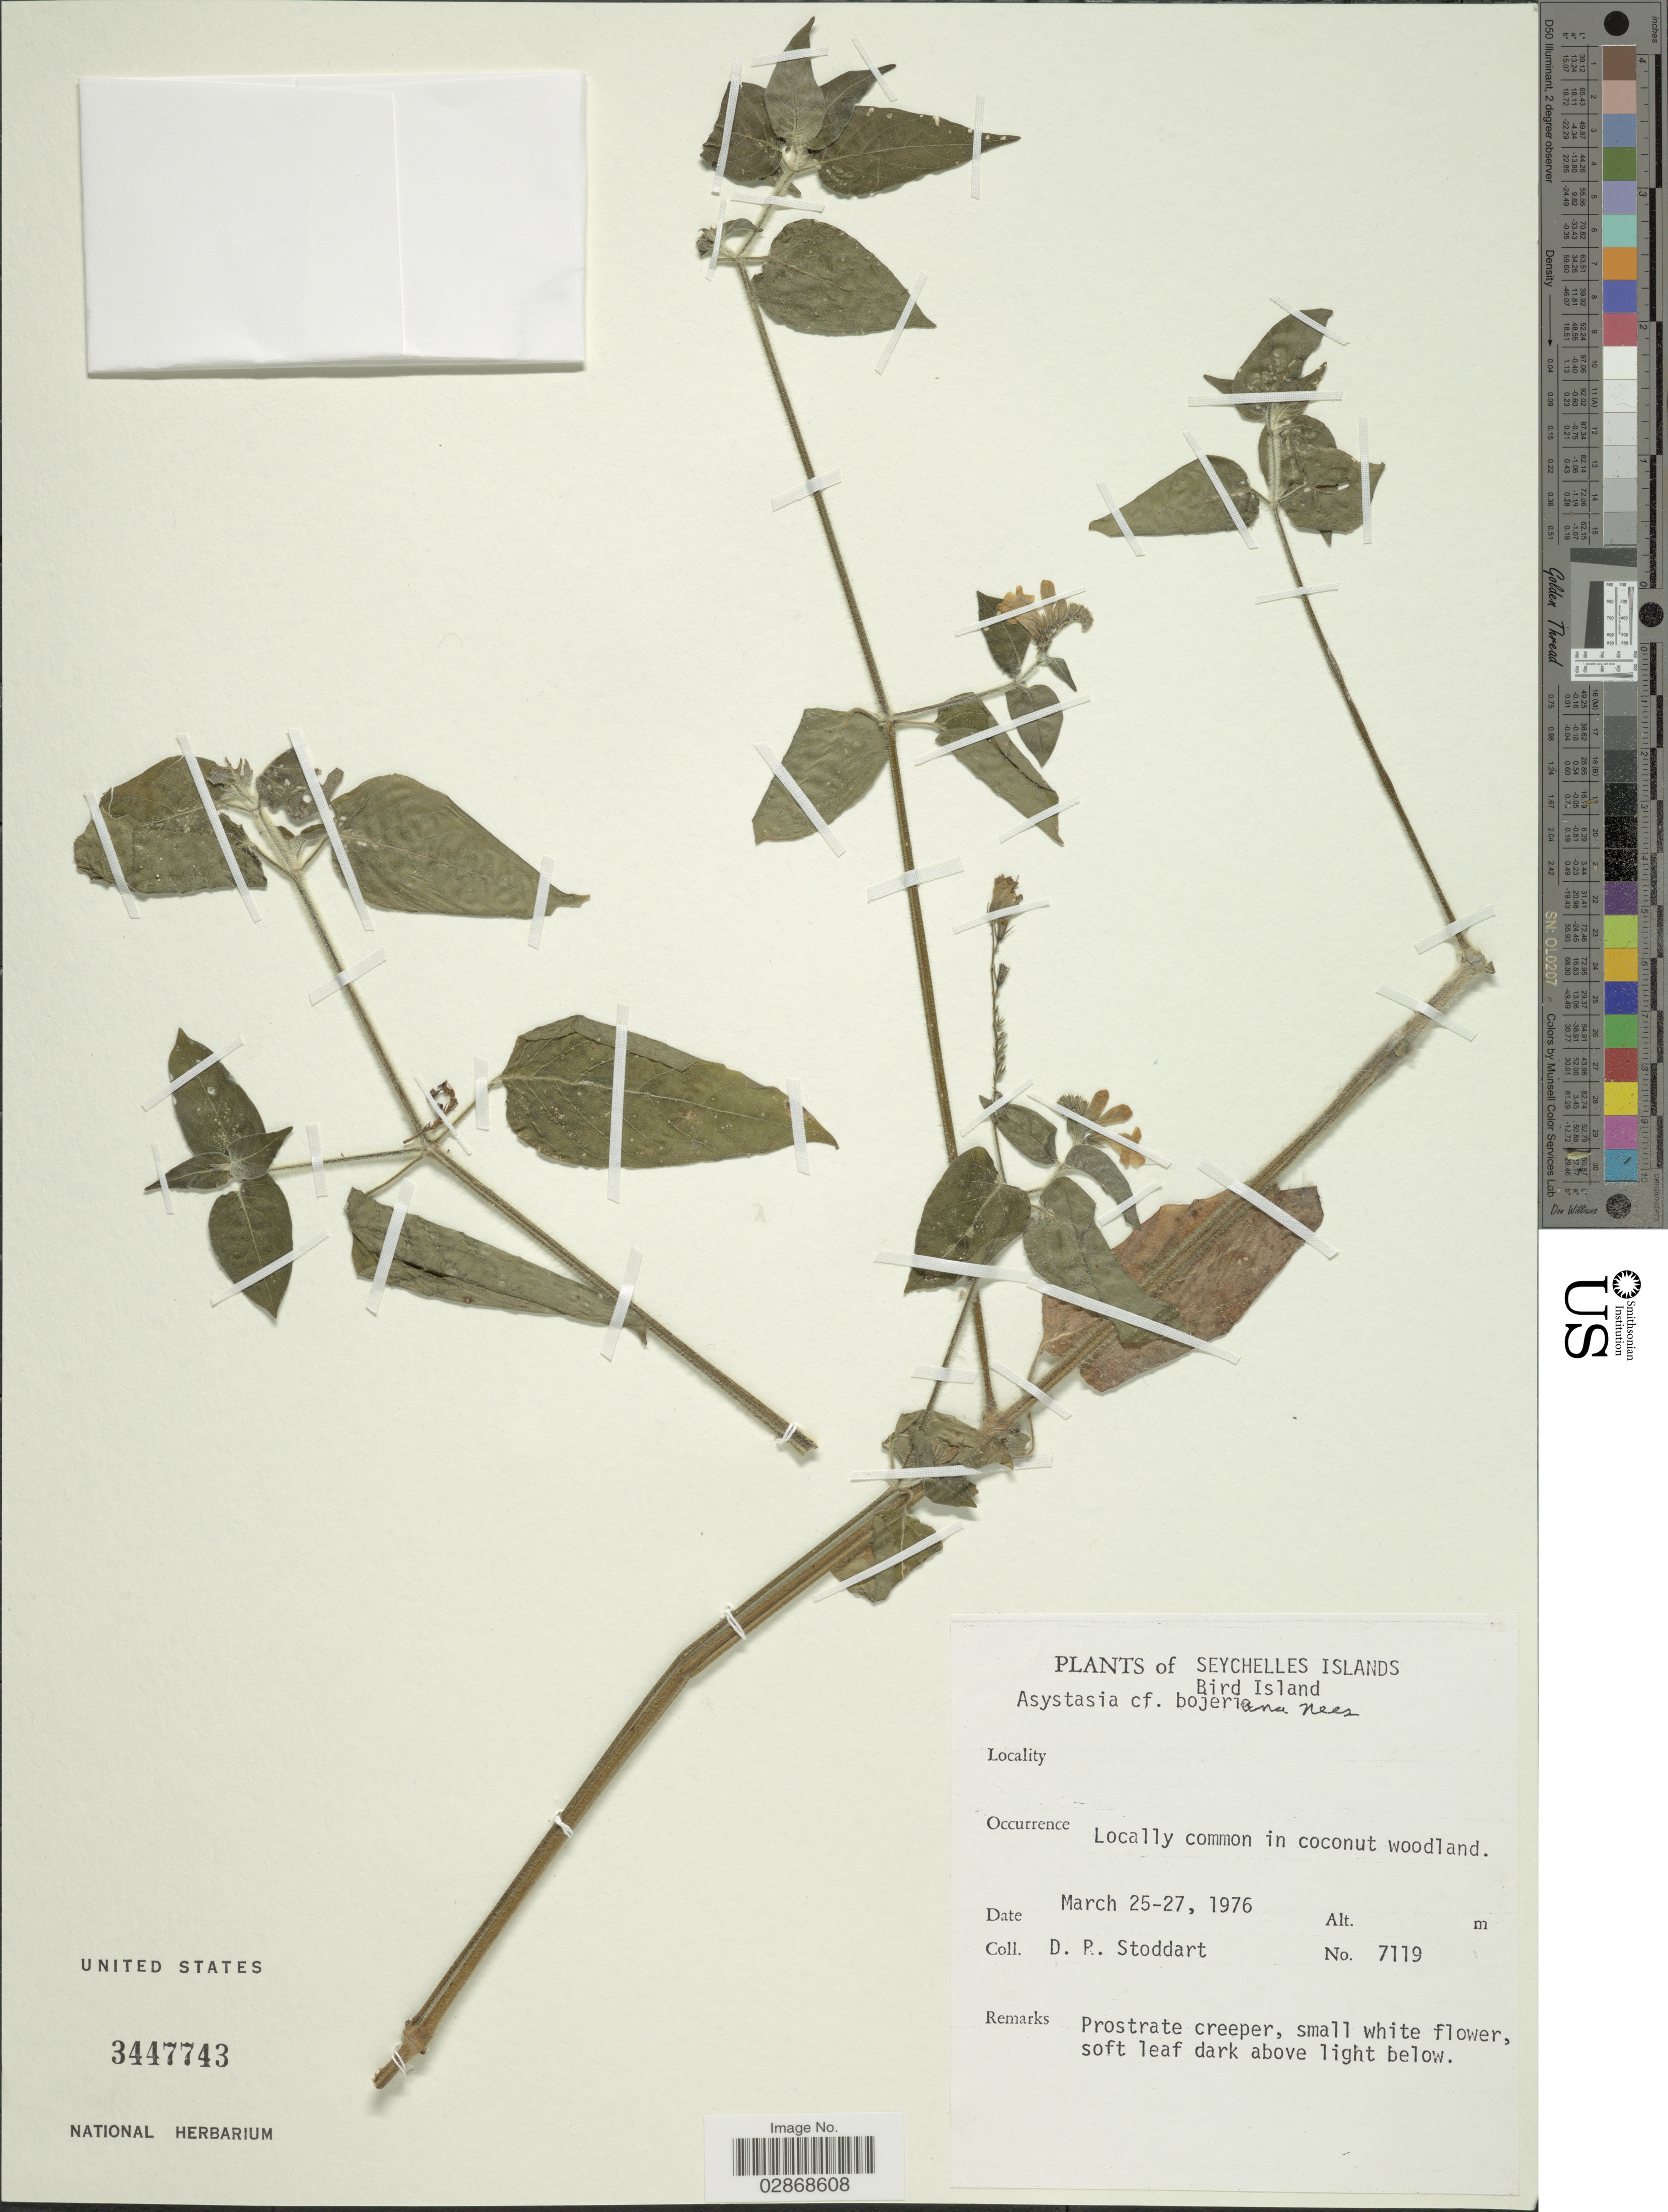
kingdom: Plantae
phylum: Tracheophyta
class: Magnoliopsida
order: Lamiales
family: Acanthaceae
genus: Asystasia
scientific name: Asystasia bojeriana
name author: Nees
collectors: D. R. Stoddart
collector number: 7119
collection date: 1976-03-25/1976-03-27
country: Seychelles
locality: Seychelles Islands. Bird Island.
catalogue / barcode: US 3447743